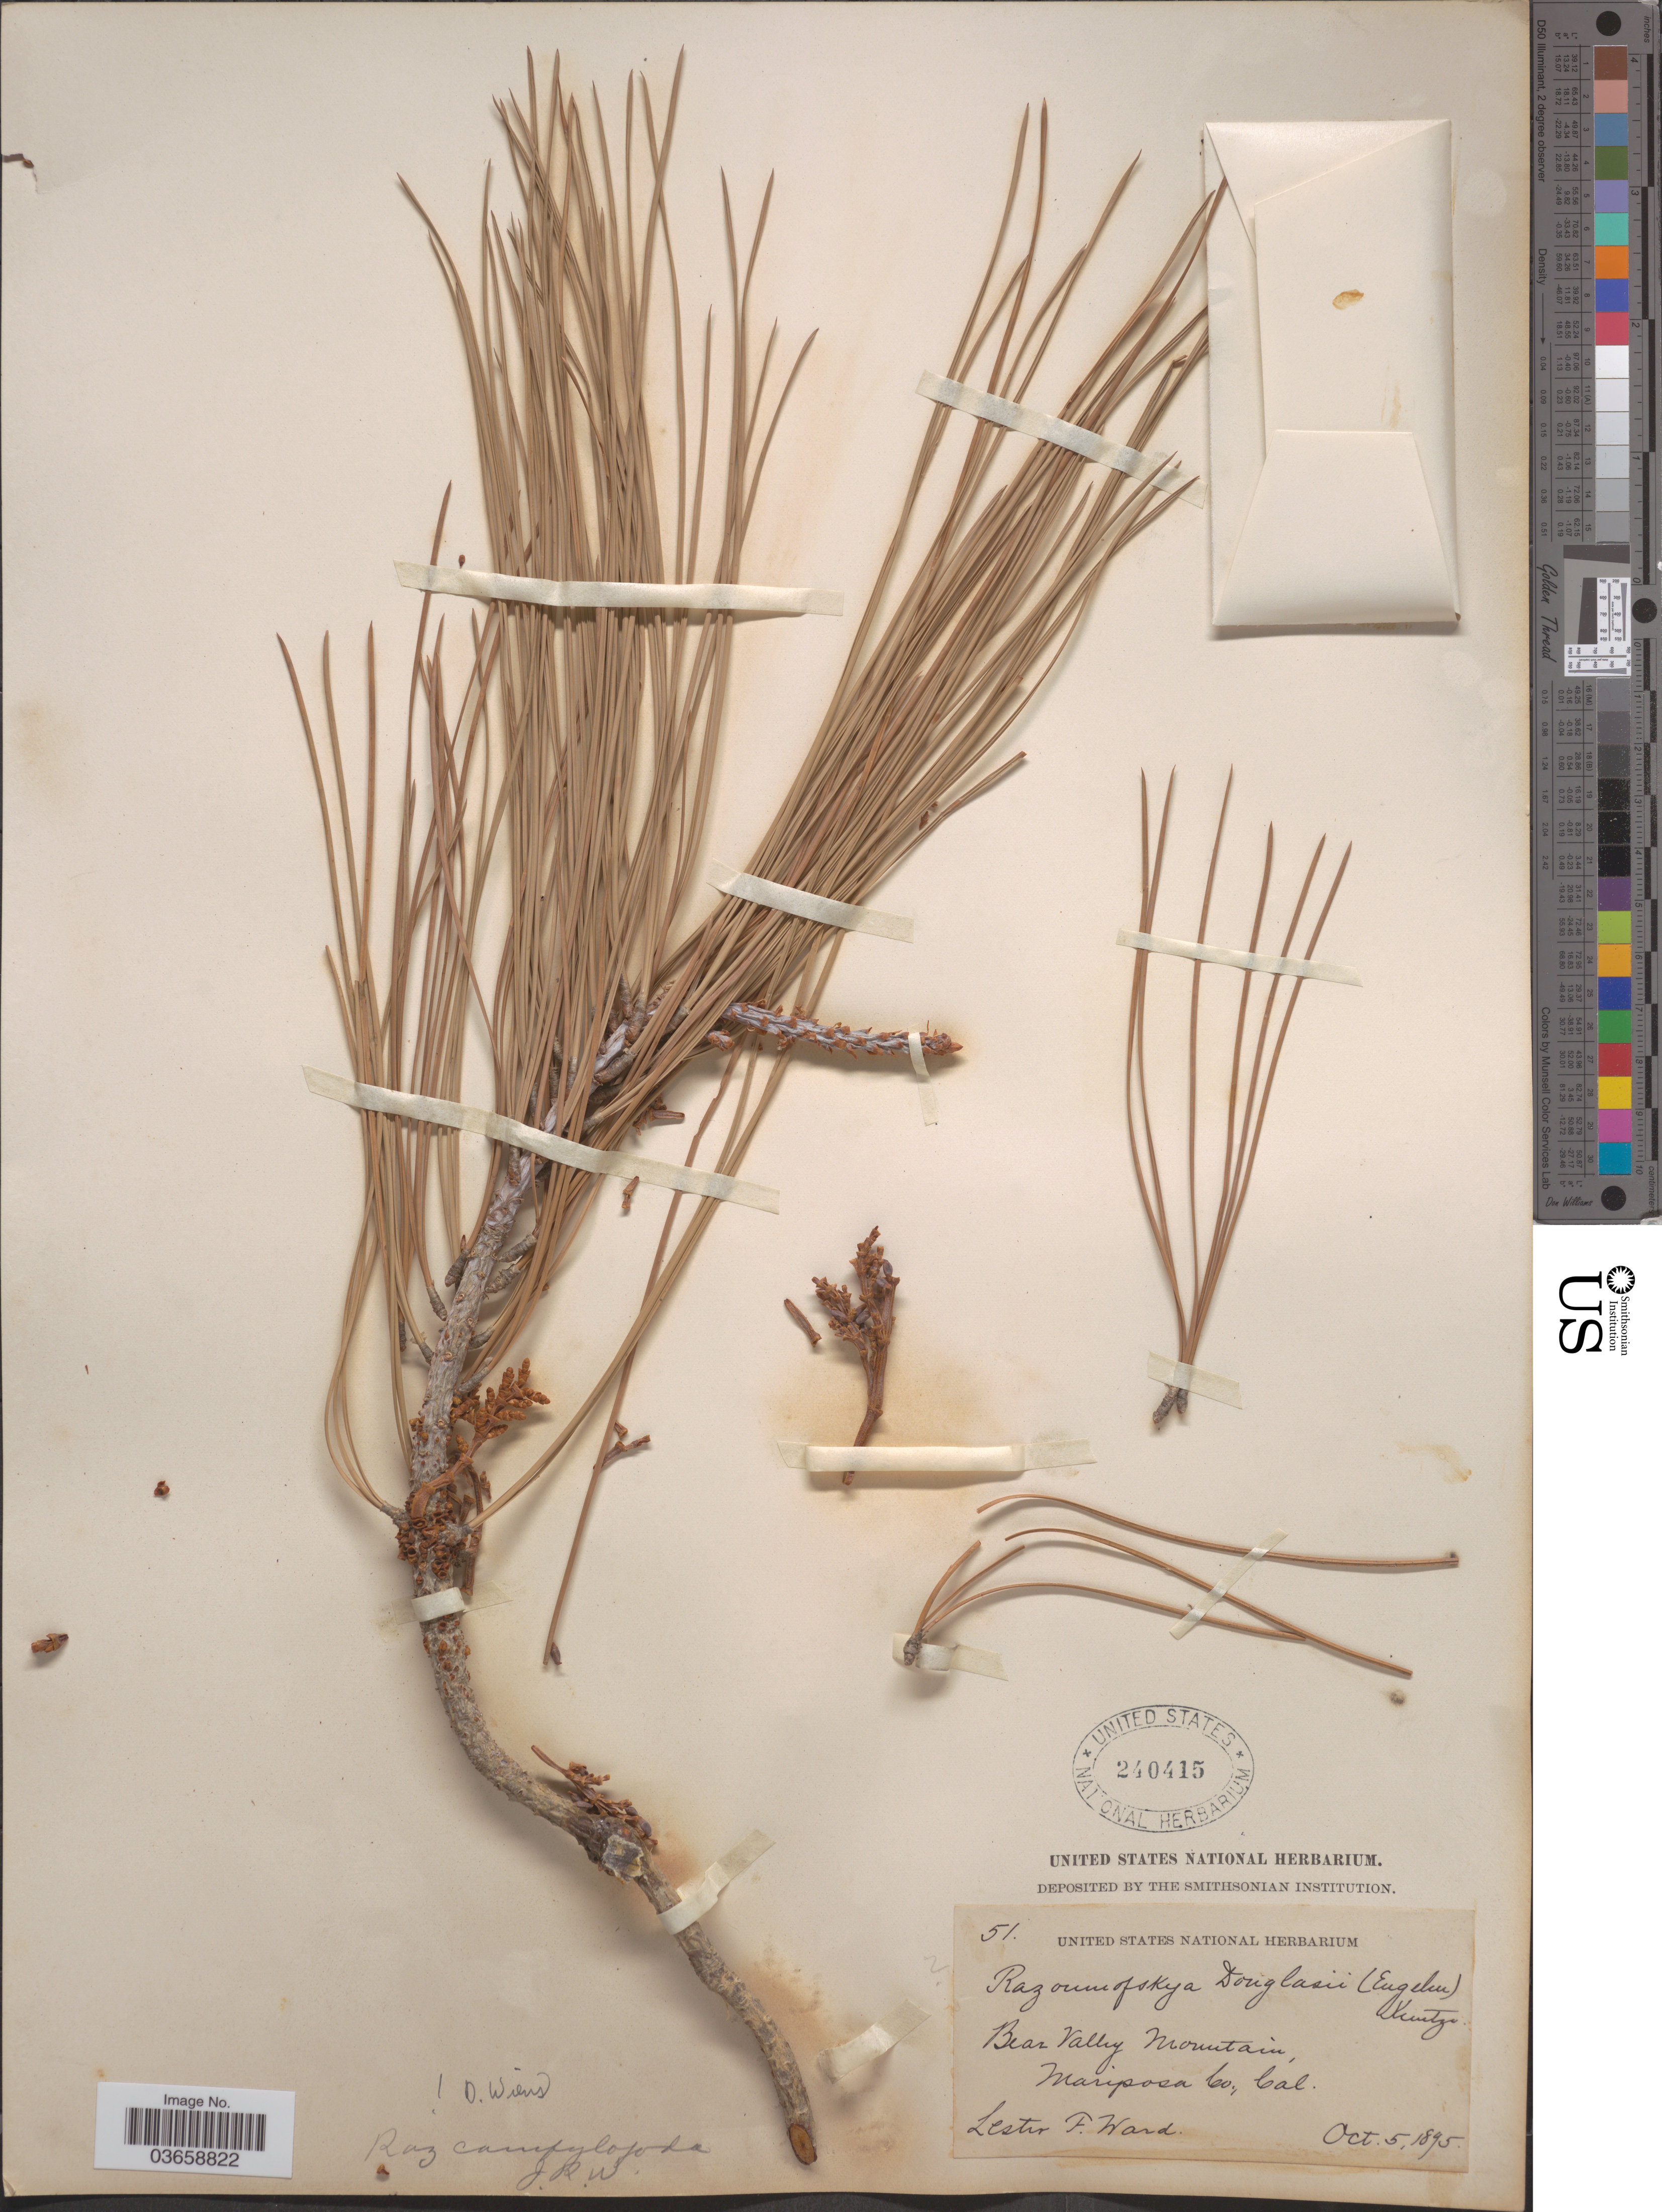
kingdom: Plantae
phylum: Tracheophyta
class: Magnoliopsida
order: Santalales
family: Viscaceae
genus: Arceuthobium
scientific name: Arceuthobium campylopodum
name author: Engelm.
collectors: L. F. Ward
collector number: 51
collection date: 1895-10-05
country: United States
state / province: California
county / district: Mariposa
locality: Bear Valley Mountain., Mariposa Co.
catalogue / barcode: US 240415